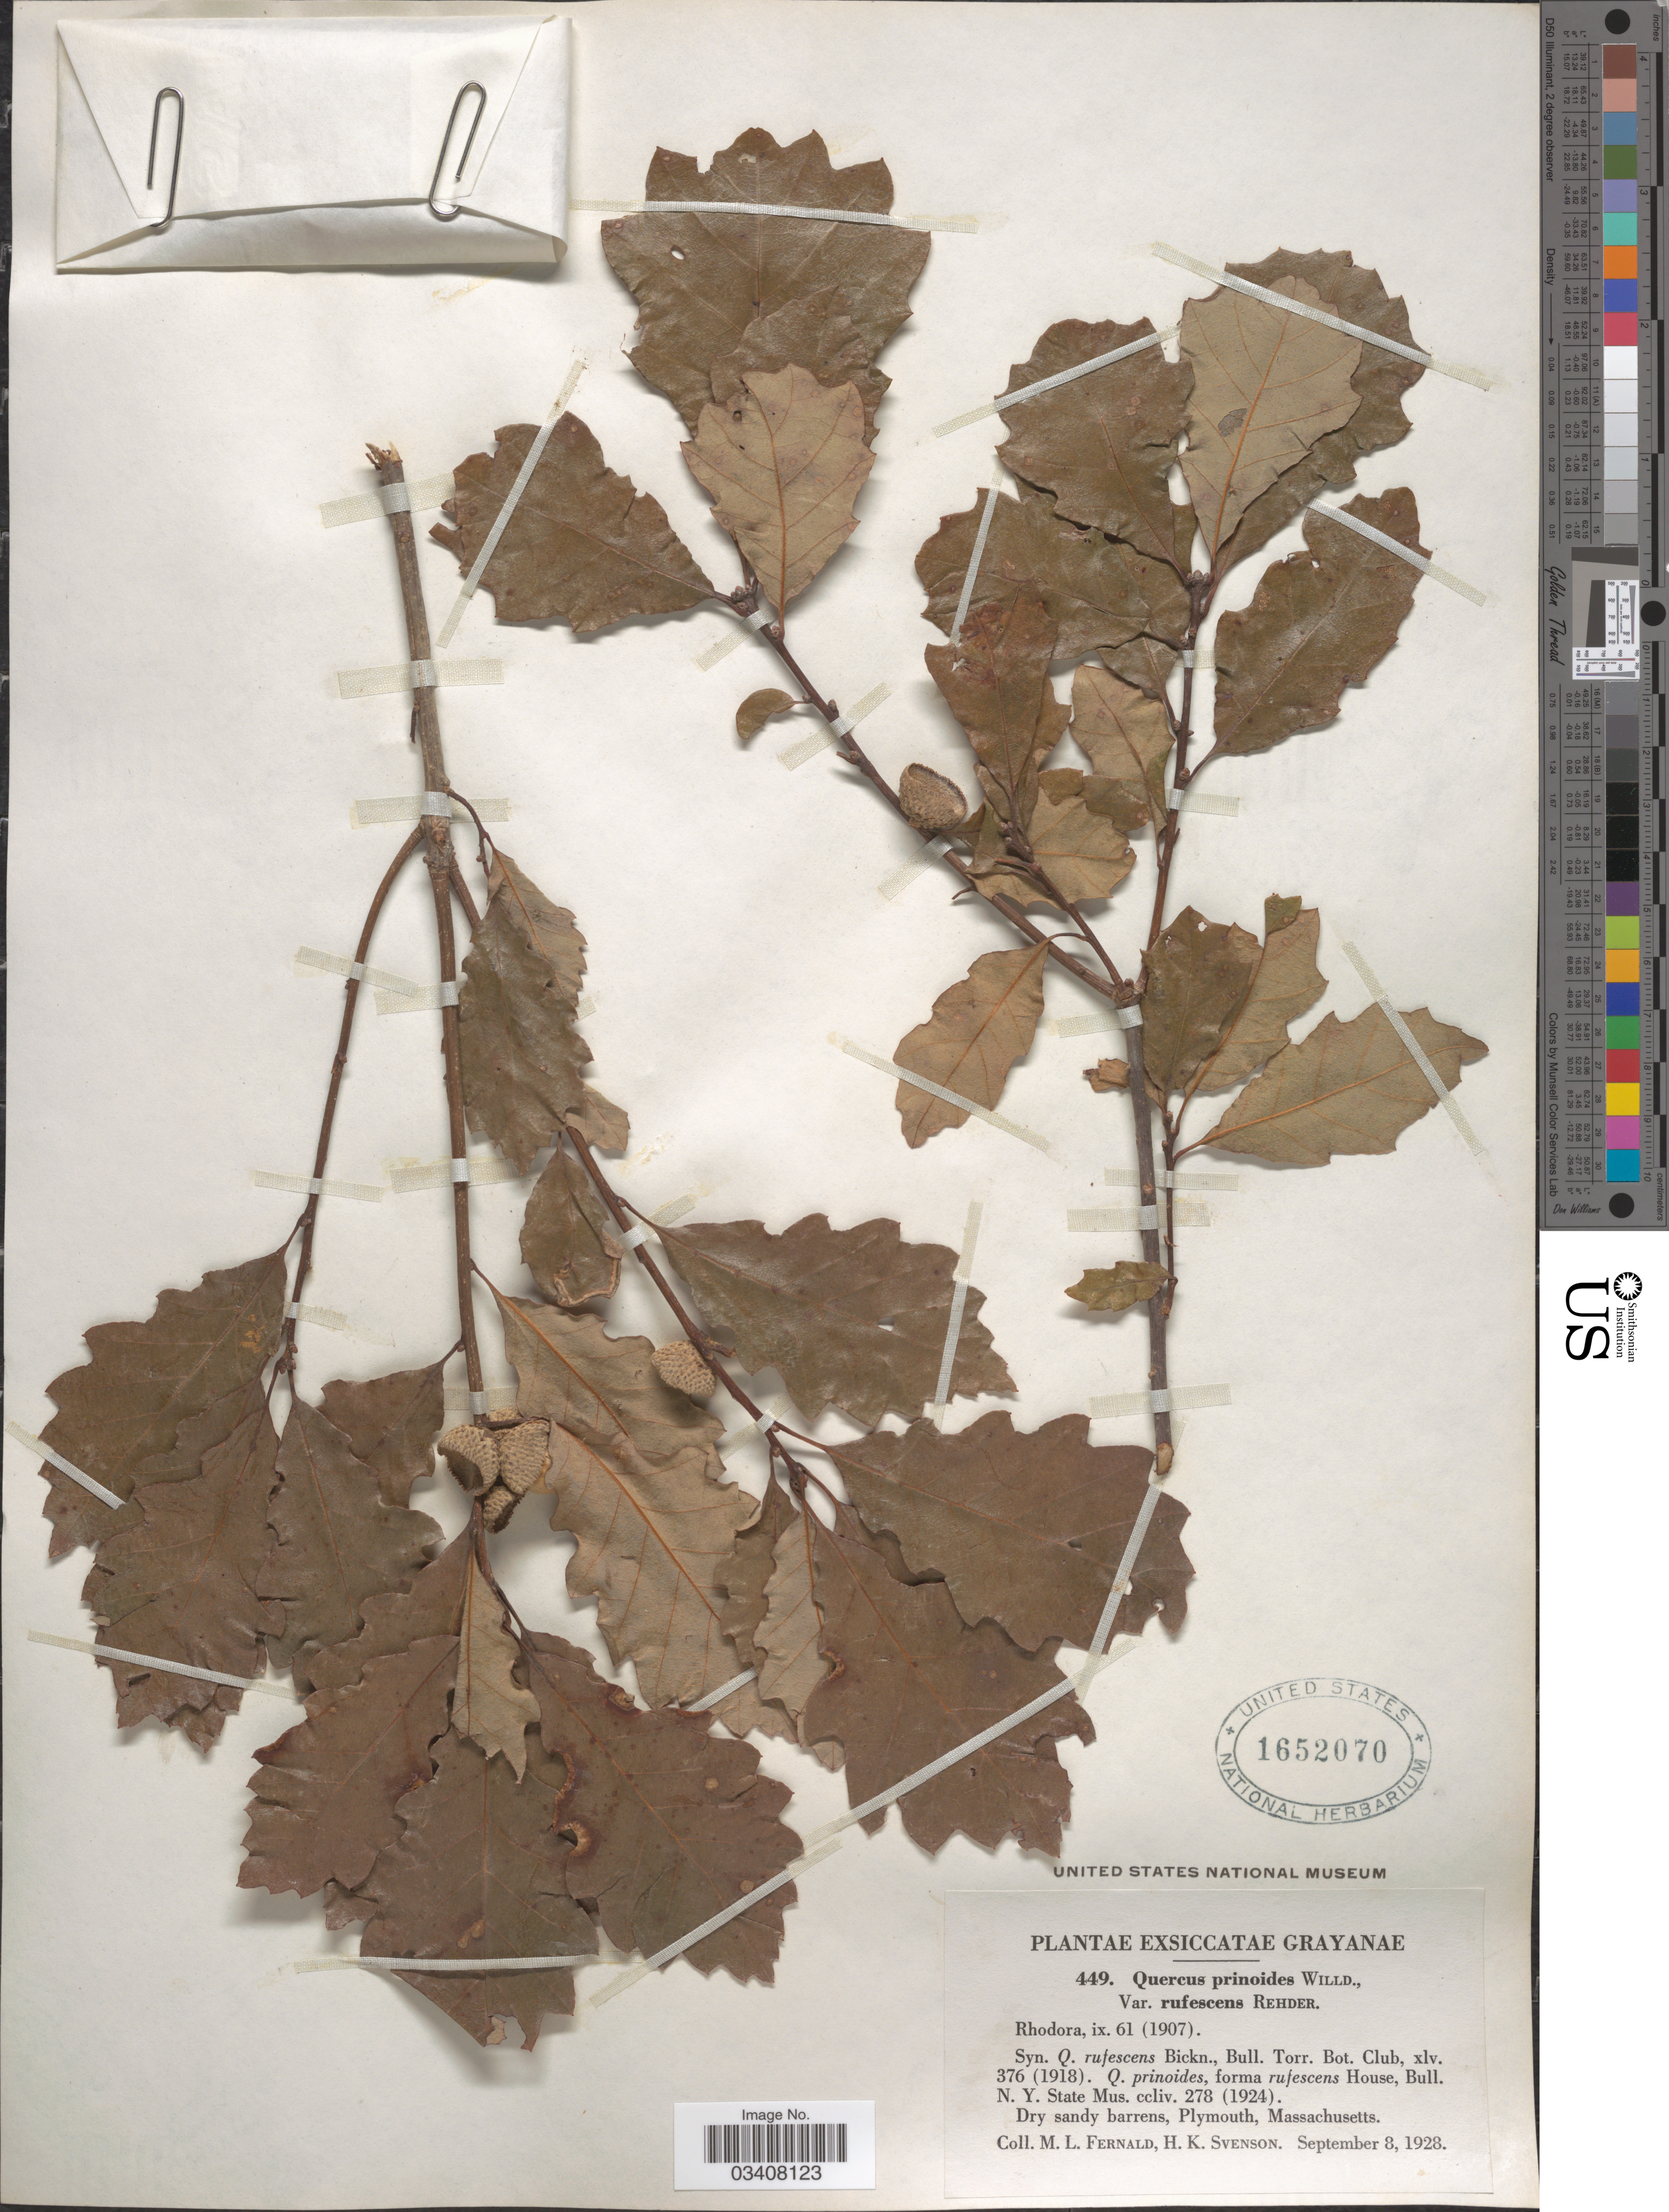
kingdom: Plantae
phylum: Tracheophyta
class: Magnoliopsida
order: Fagales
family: Fagaceae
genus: Quercus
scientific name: Quercus prinoides var. rufescens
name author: Rehder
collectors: M. L. Fernald & H. K. Svenson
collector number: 449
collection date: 1928-09-08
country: United States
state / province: Massachusetts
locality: Plymouth.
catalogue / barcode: US 1652070